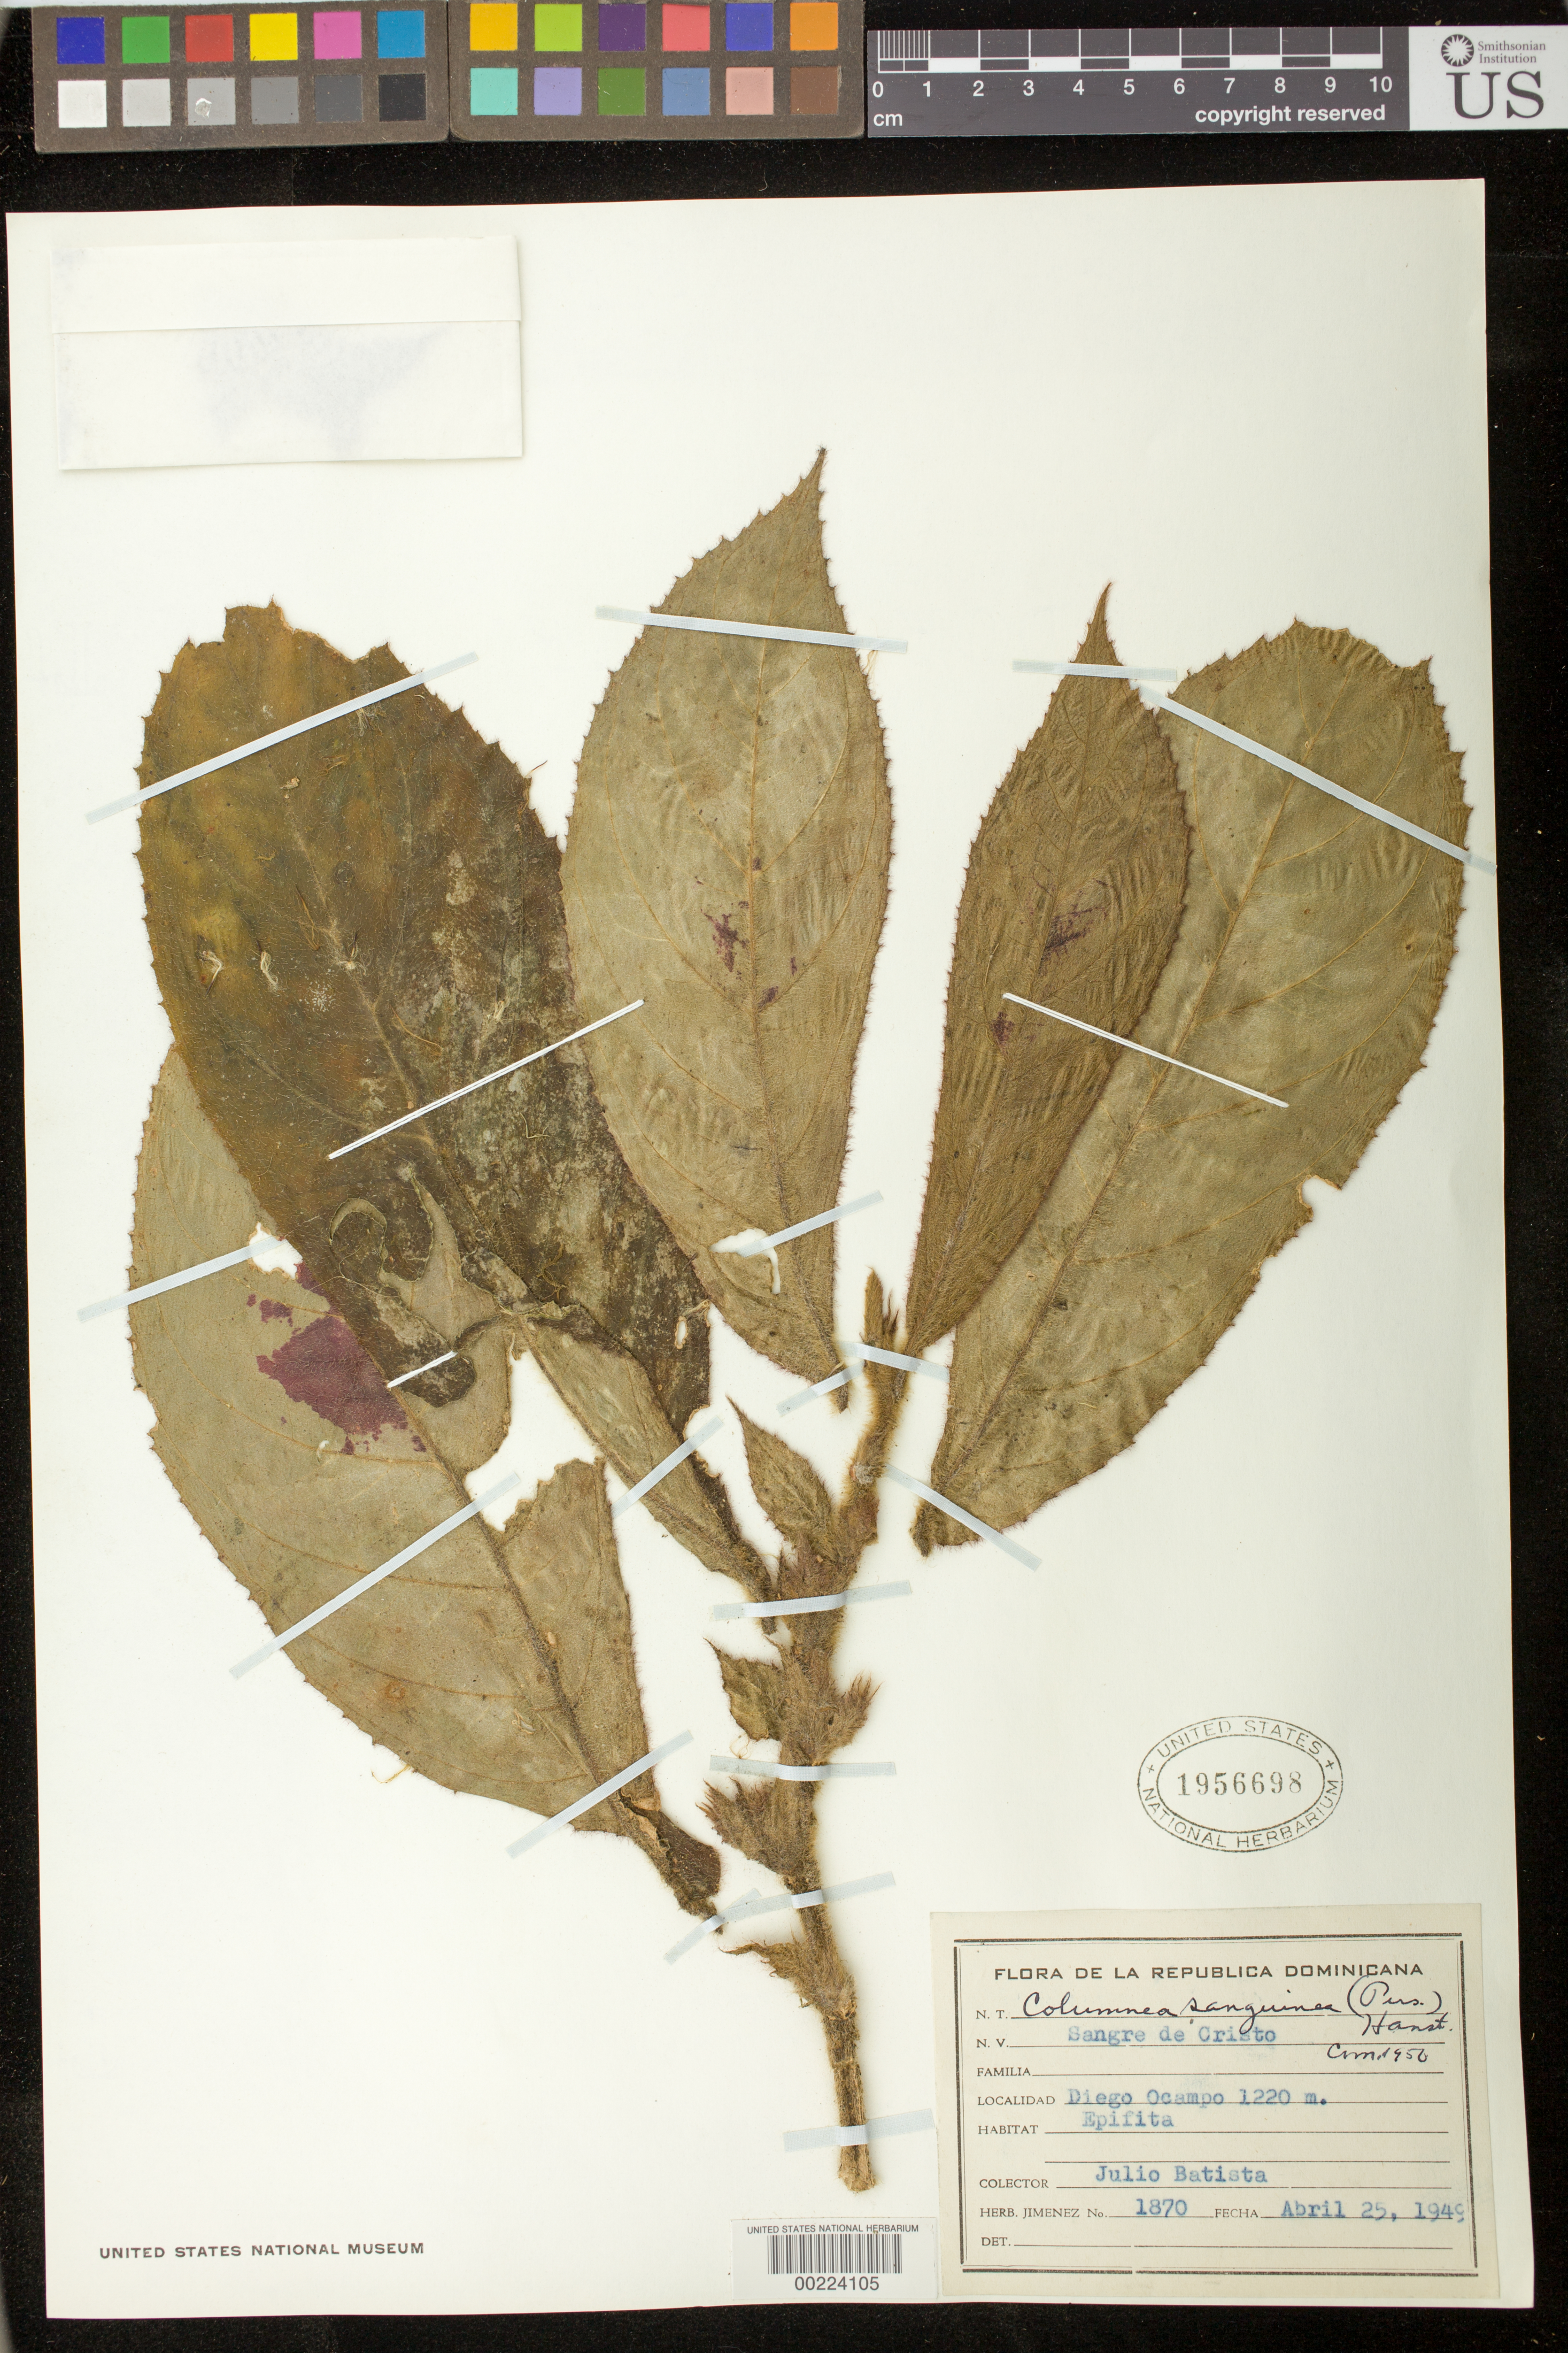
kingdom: Plantae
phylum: Tracheophyta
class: Magnoliopsida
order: Lamiales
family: Gesneriaceae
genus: Columnea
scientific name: Columnea sanguinea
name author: (Pers.) Hanst.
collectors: J. Batista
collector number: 1870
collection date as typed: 25 Apr 1949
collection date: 1949-04-25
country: Dominican Republic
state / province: Santiago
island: Hispaniola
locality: Diego Ocampo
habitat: Epiphyte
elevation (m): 1220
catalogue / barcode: US 1956698